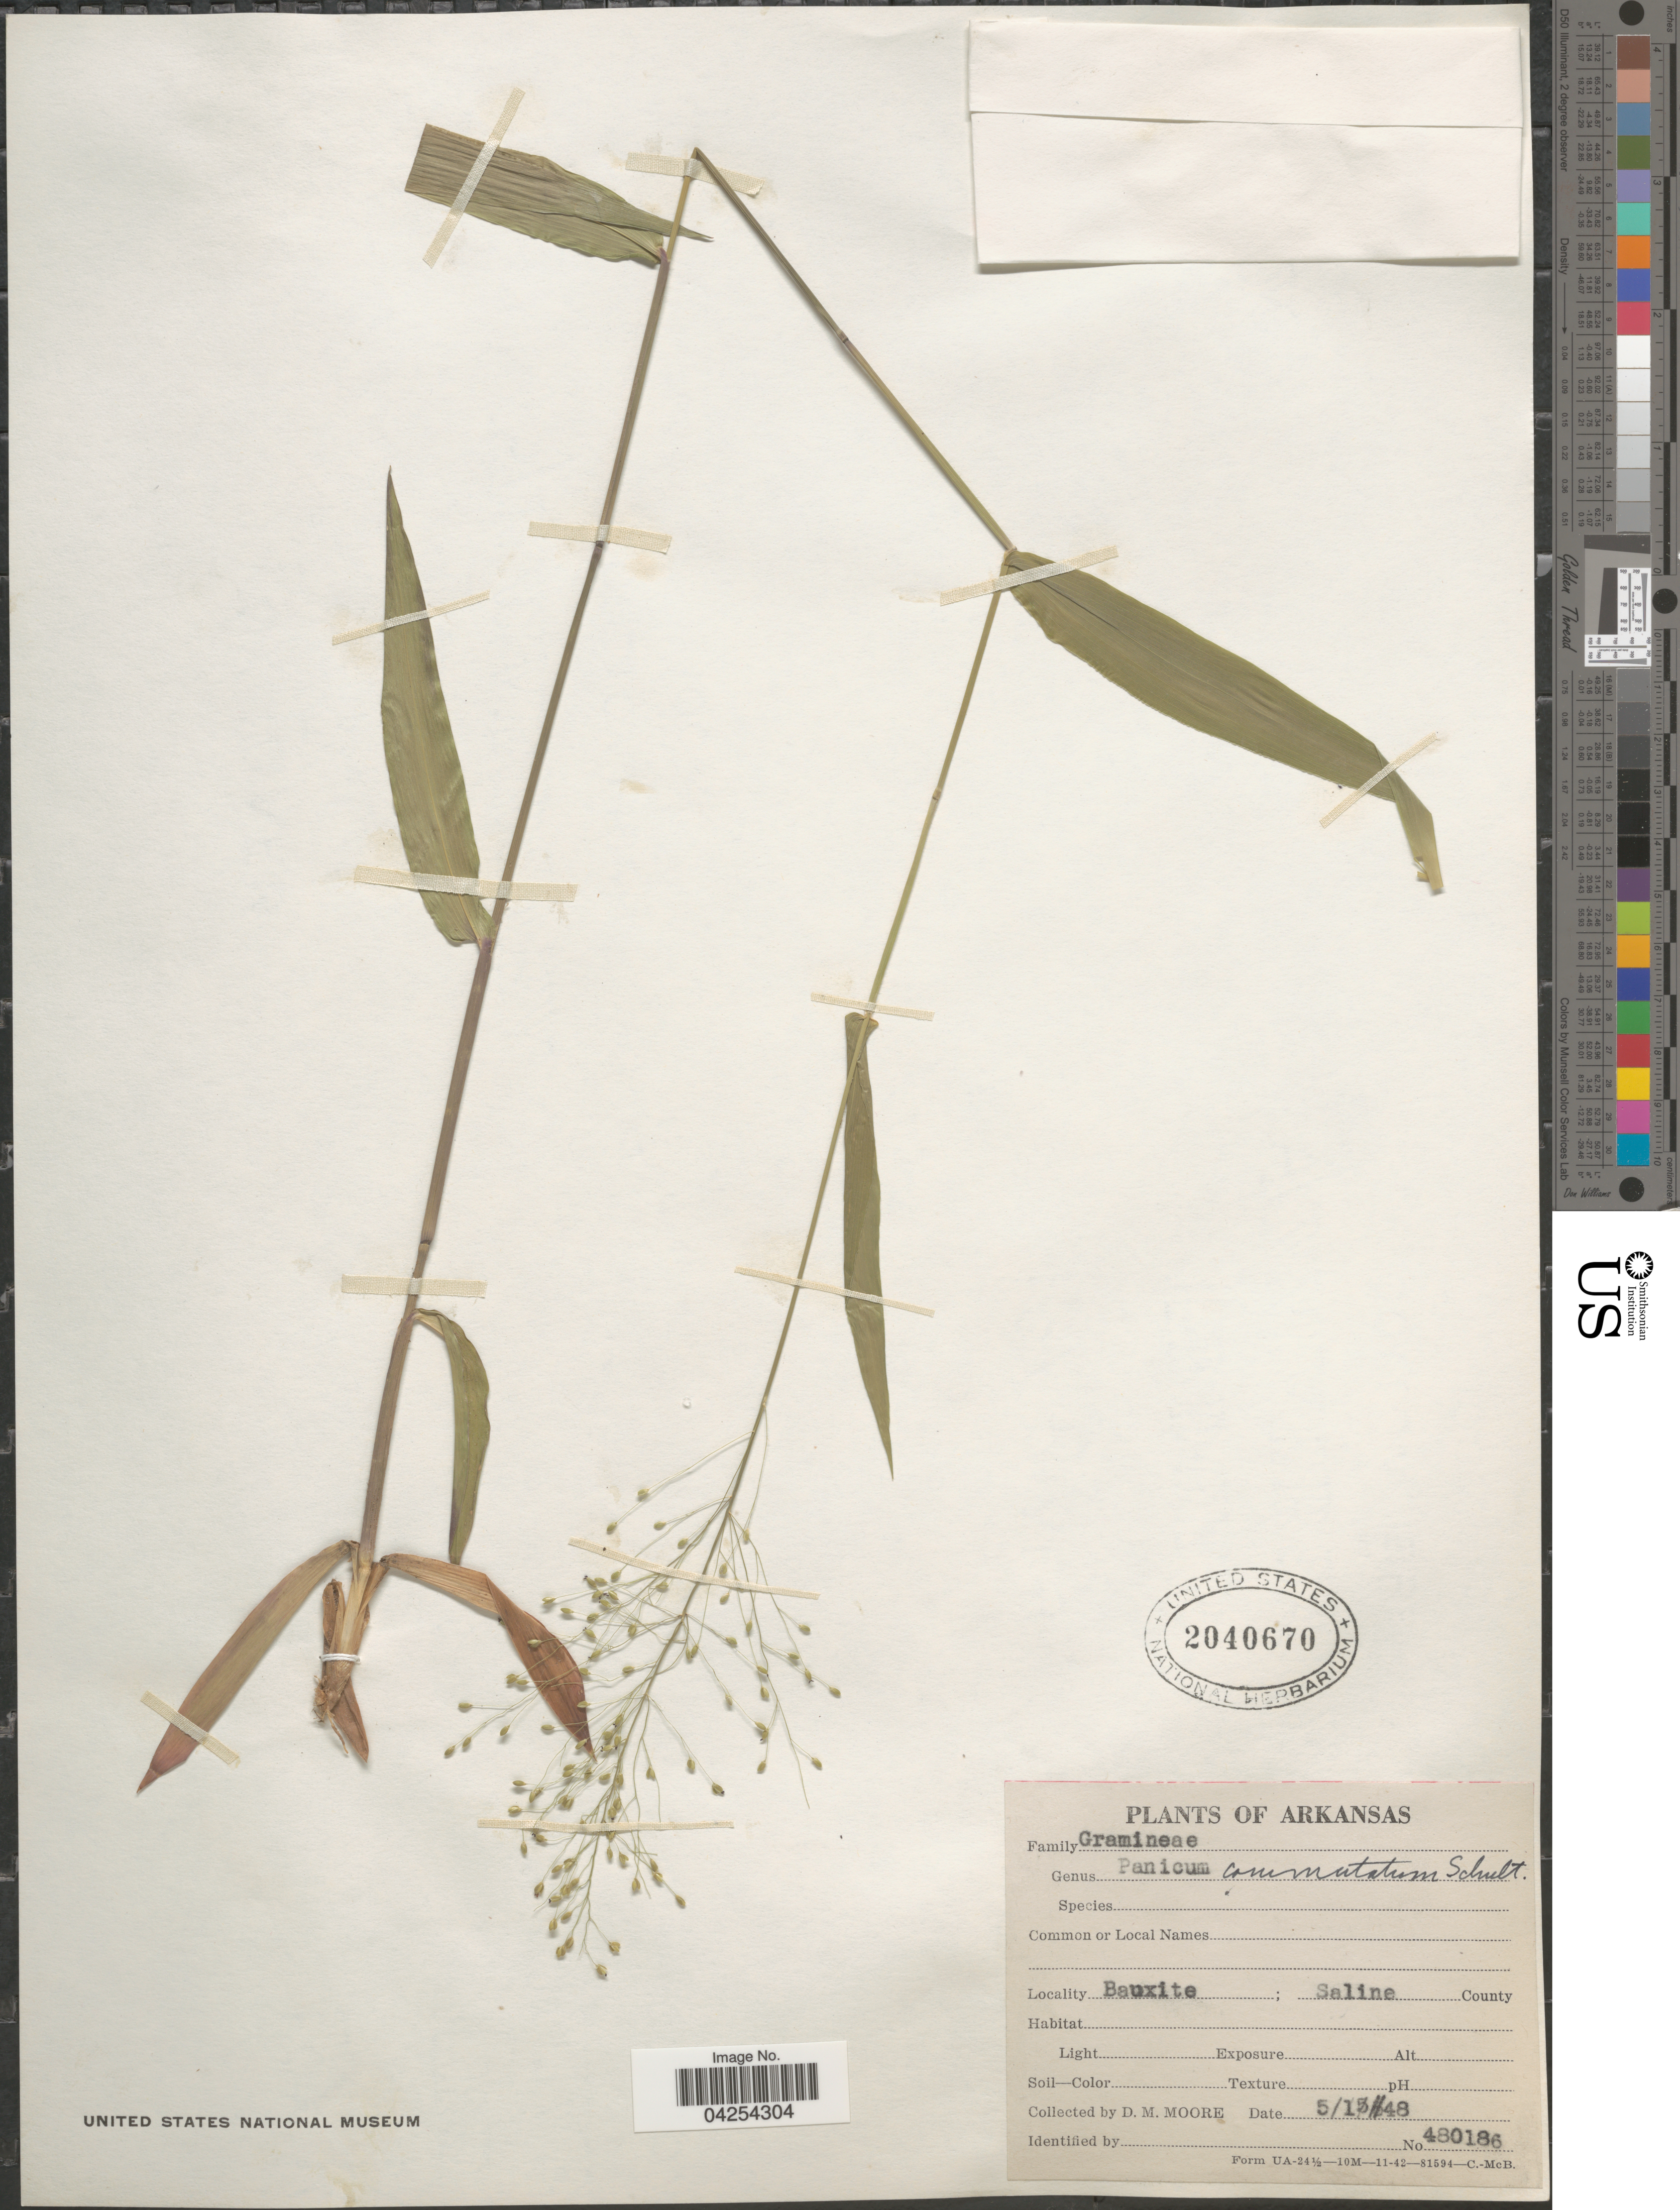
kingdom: Plantae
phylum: Tracheophyta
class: Liliopsida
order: Poales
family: Poaceae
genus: Dichanthelium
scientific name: Dichanthelium commutatum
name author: (Schult.) Gould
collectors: D. Moore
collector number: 480186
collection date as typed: Transcribed d/m/y: 15/5/48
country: United States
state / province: Arkansas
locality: Bauxite; Saline County.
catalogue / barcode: US 2040670